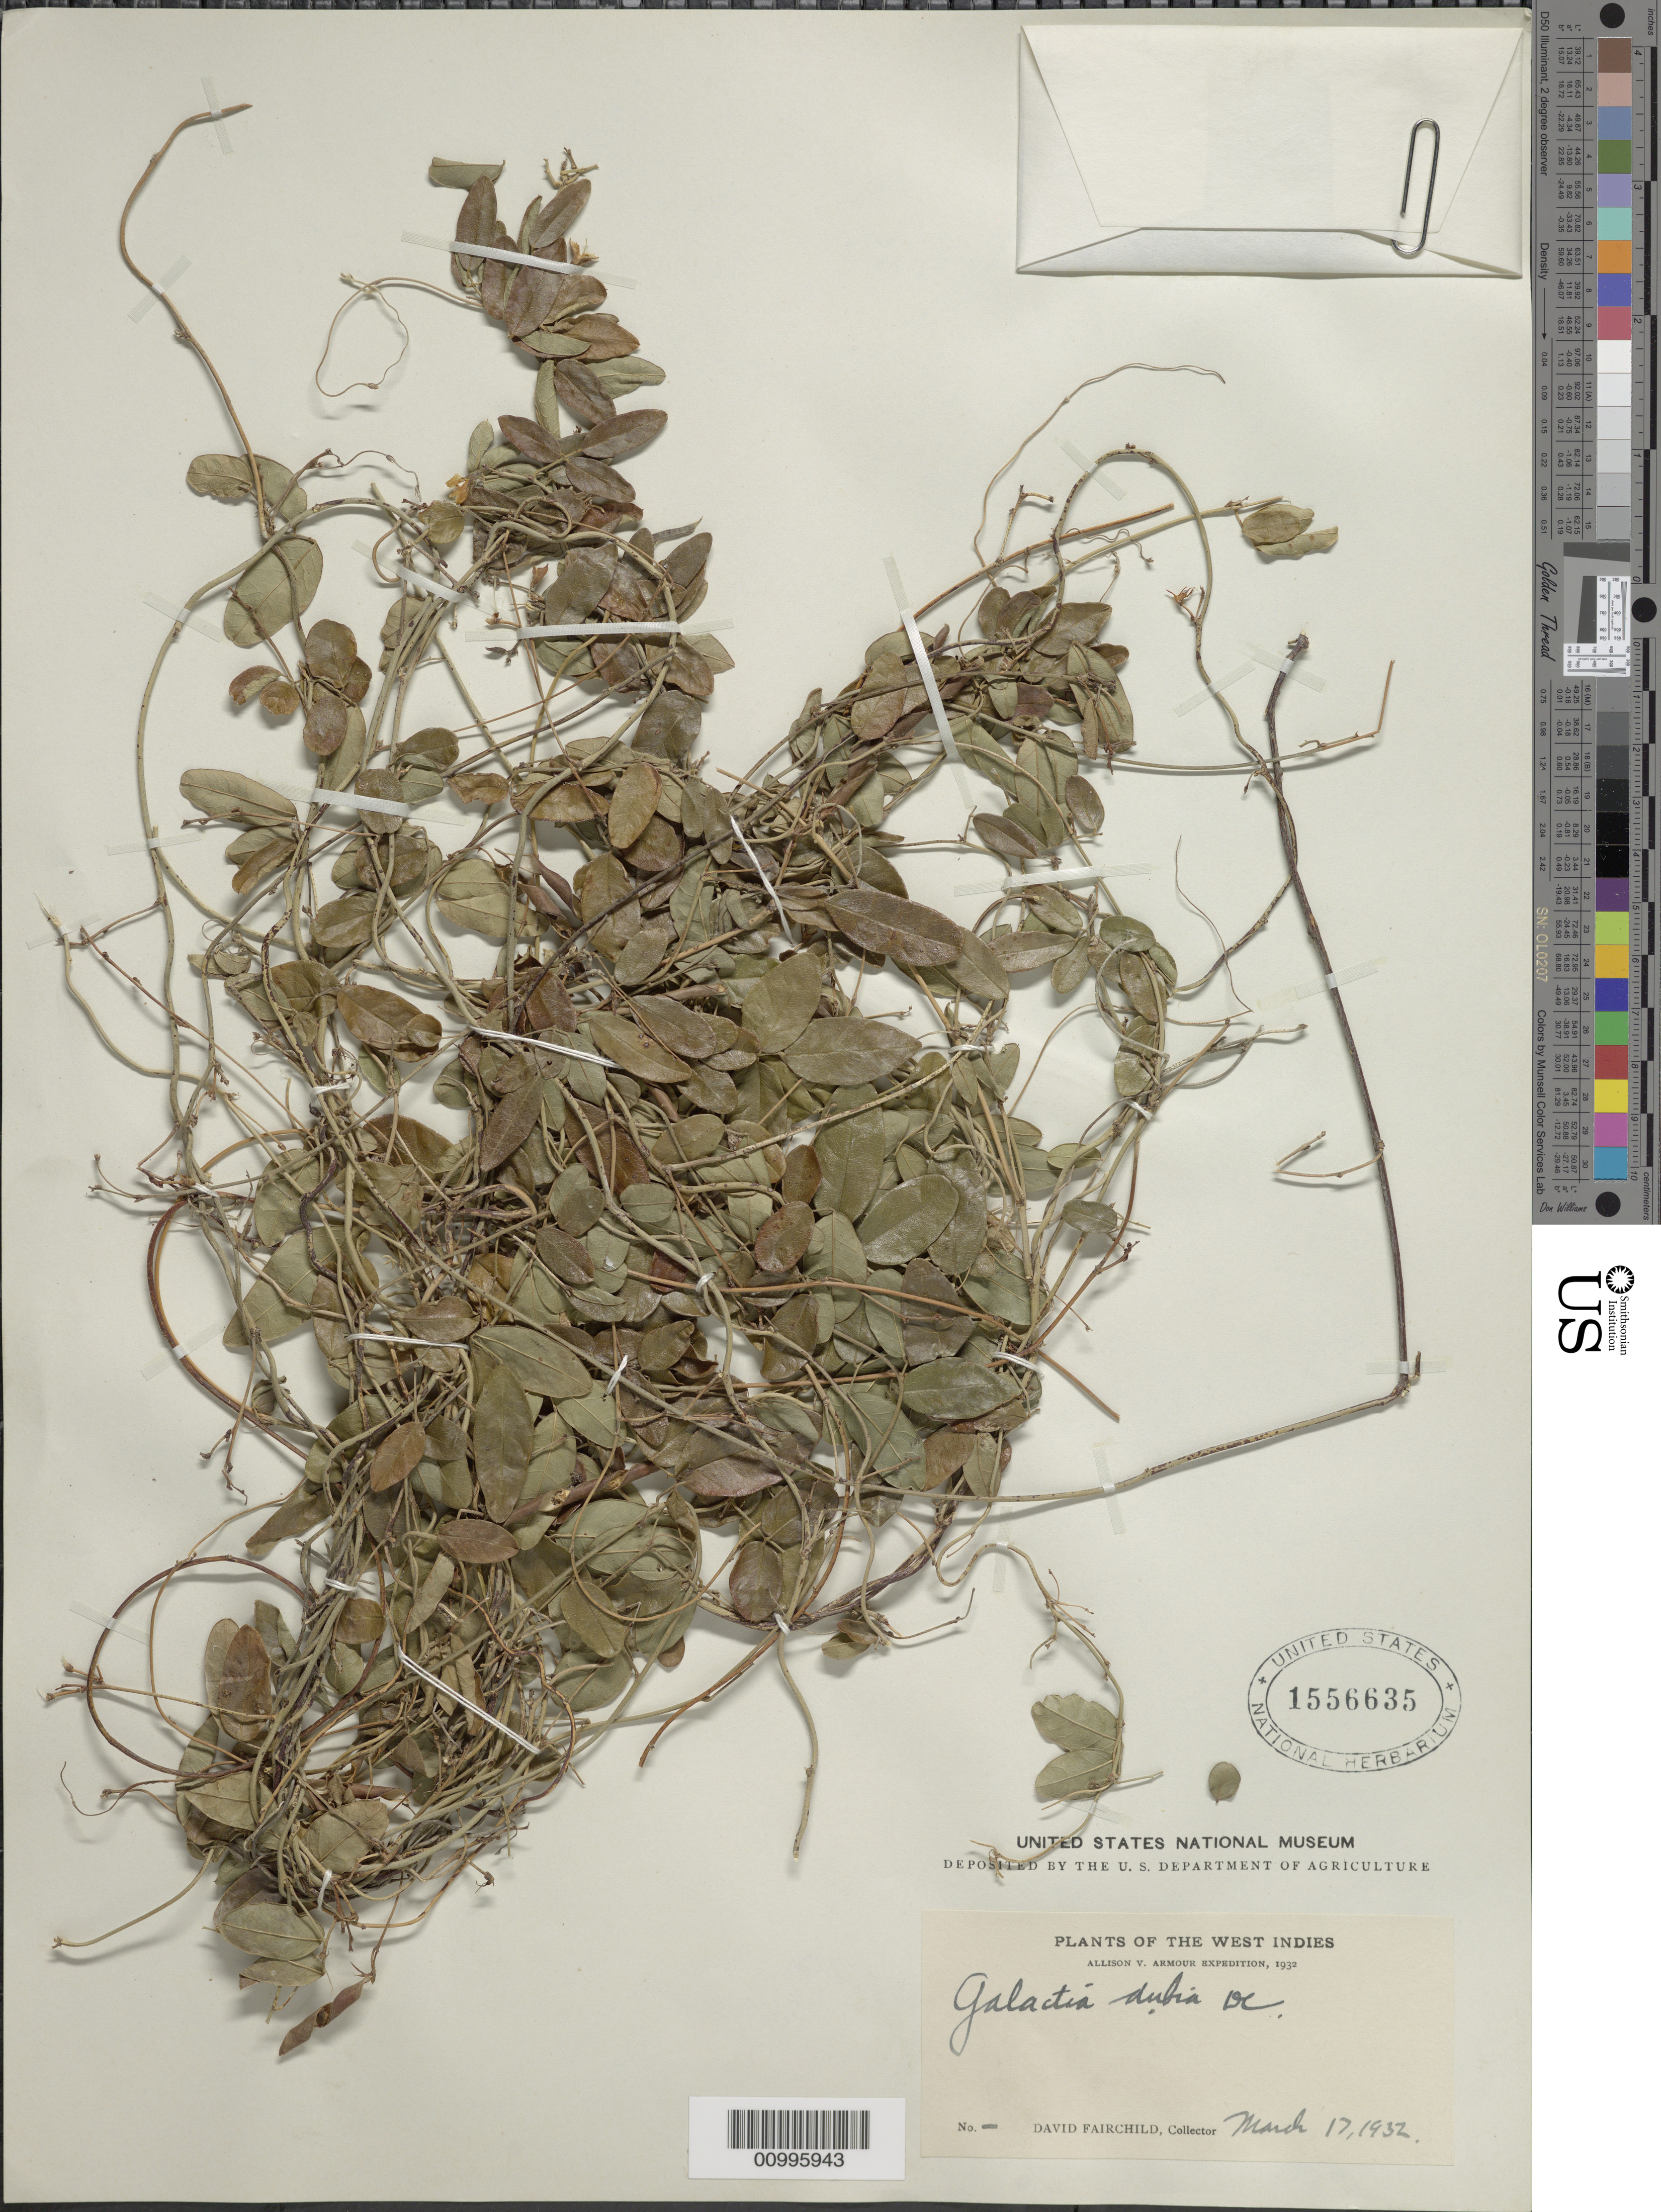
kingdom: Plantae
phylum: Tracheophyta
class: Magnoliopsida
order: Fabales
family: Fabaceae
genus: Galactia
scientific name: Galactia dubia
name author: DC.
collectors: D. Fairchild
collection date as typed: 17 Mar 1932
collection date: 1932-03-17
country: Sint Maartin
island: Sint Maarten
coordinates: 0 N, 0 E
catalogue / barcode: US 1556635